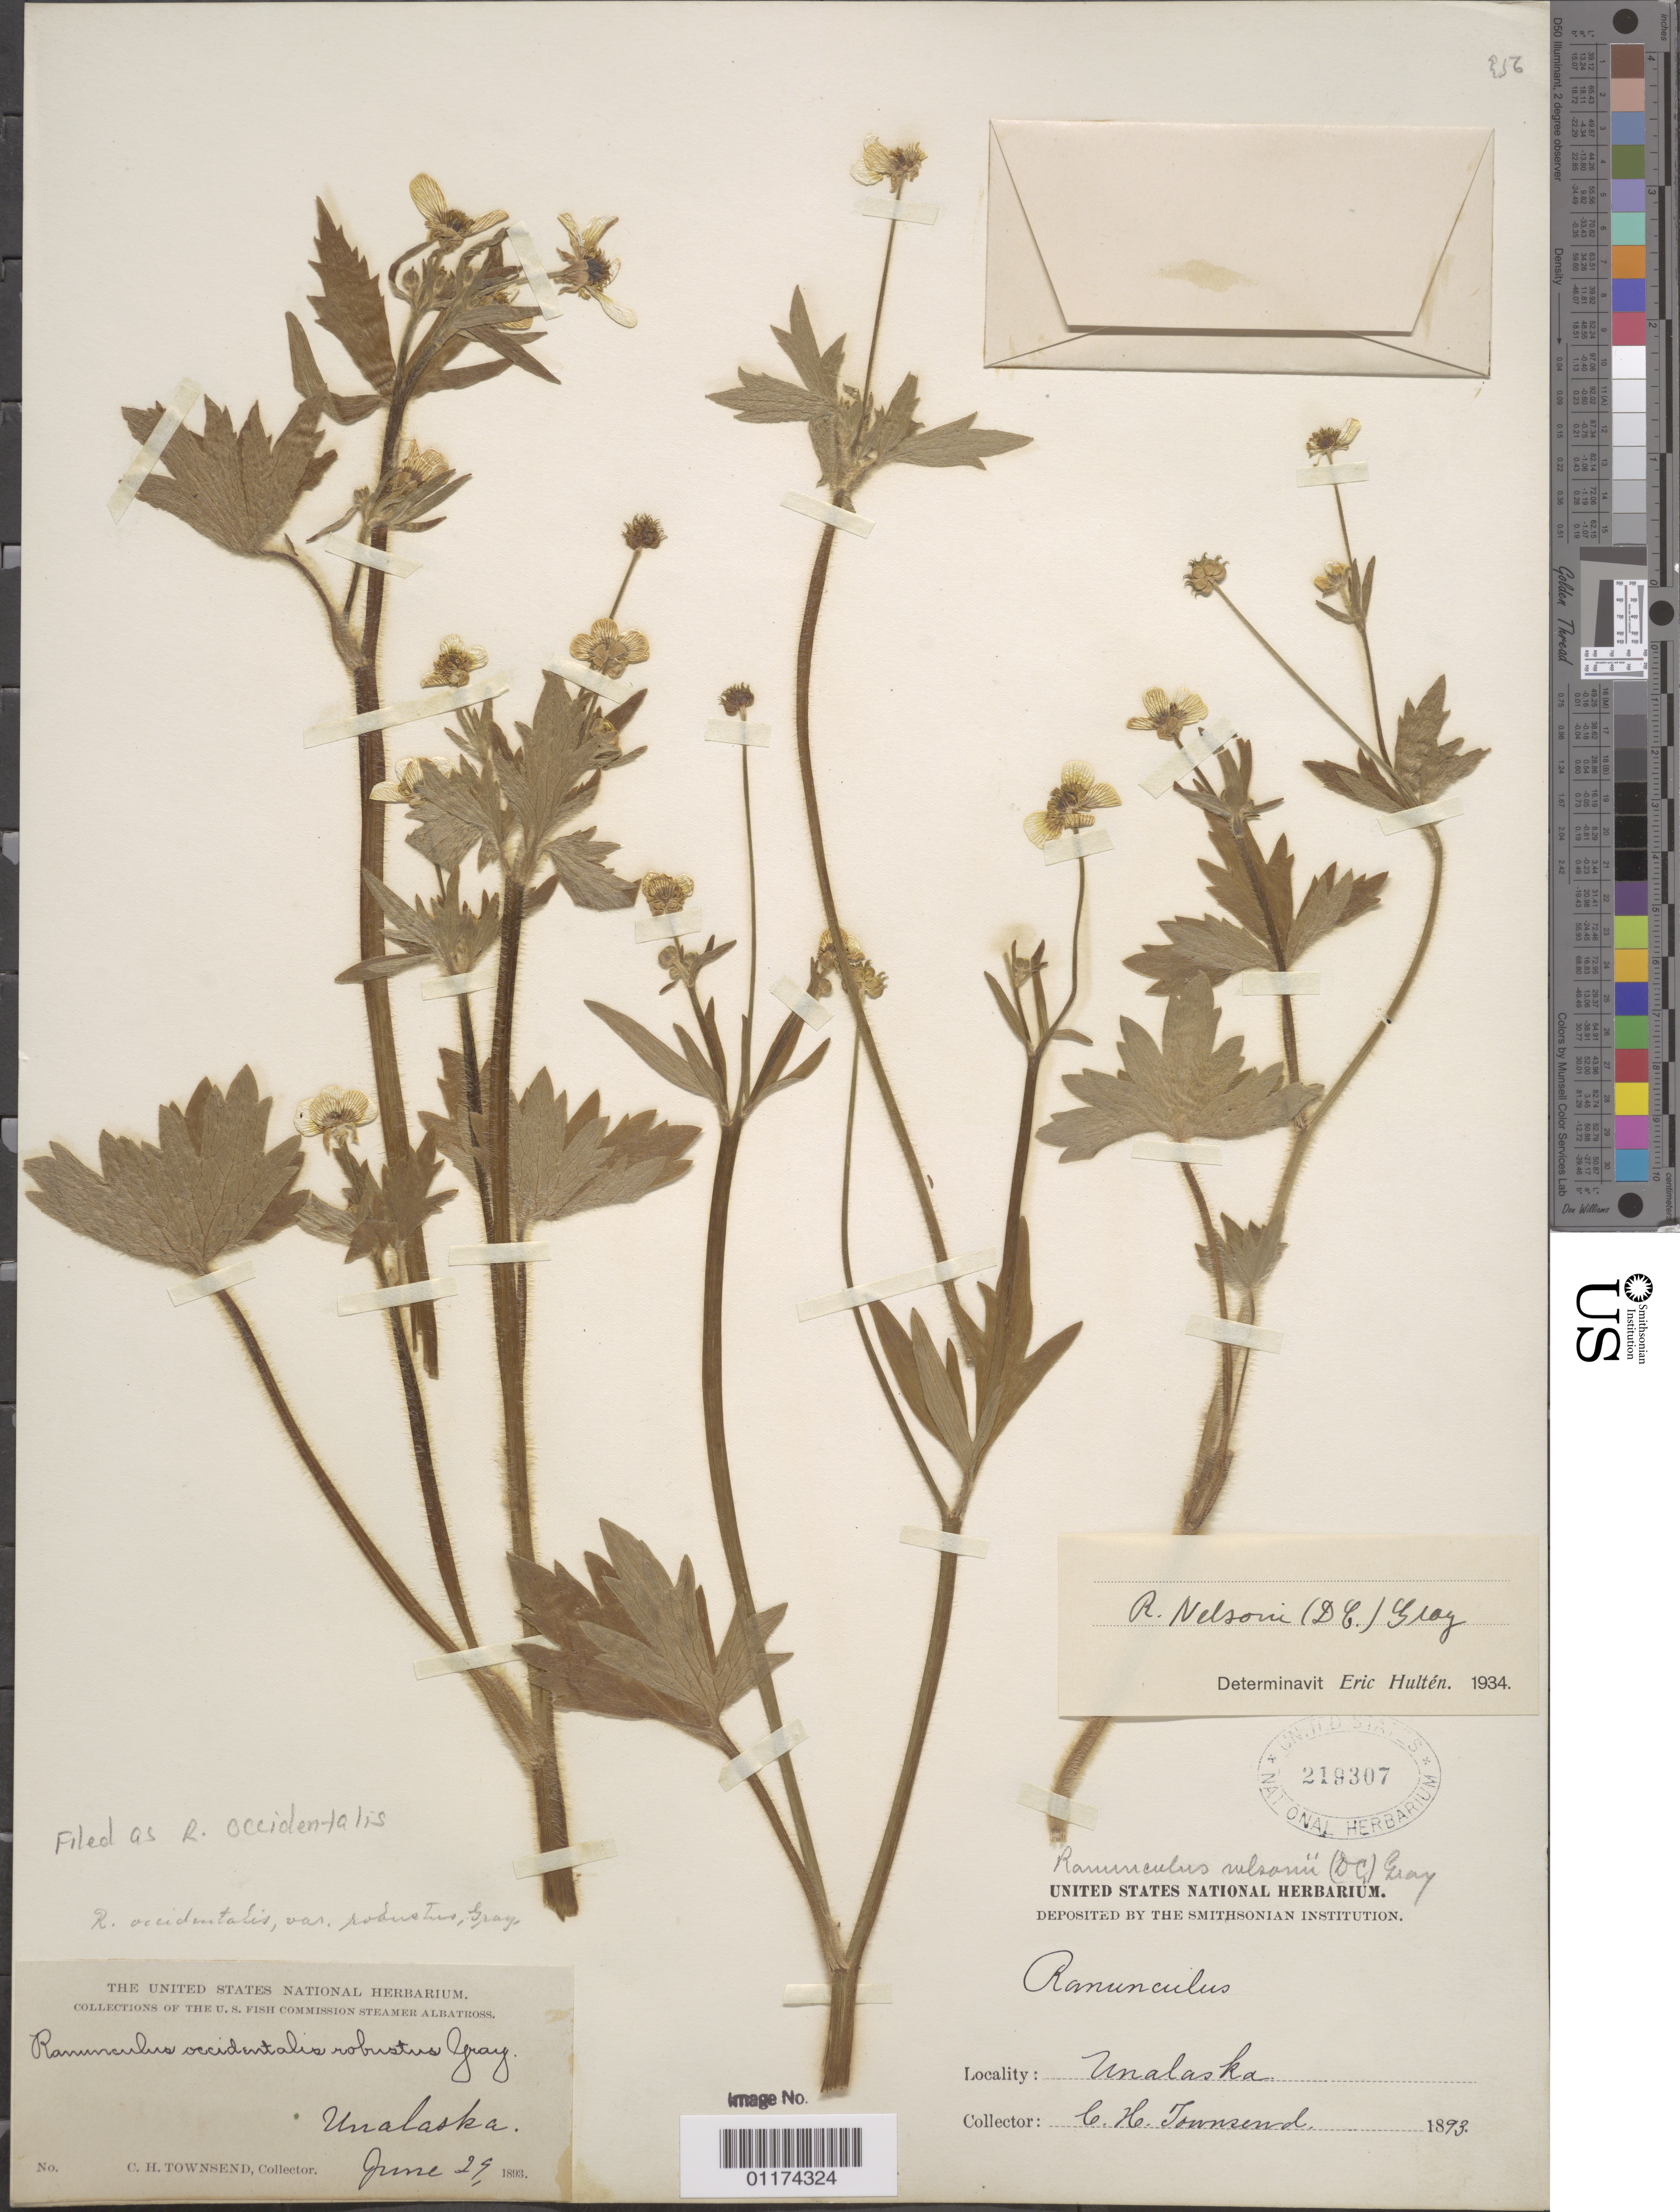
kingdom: Plantae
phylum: Tracheophyta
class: Magnoliopsida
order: Ranunculales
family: Ranunculaceae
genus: Ranunculus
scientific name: Ranunculus occidentalis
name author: Nutt.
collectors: C. H. Townsend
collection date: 1893-06-29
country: United States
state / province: Alaska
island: Unalaska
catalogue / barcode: US 219307